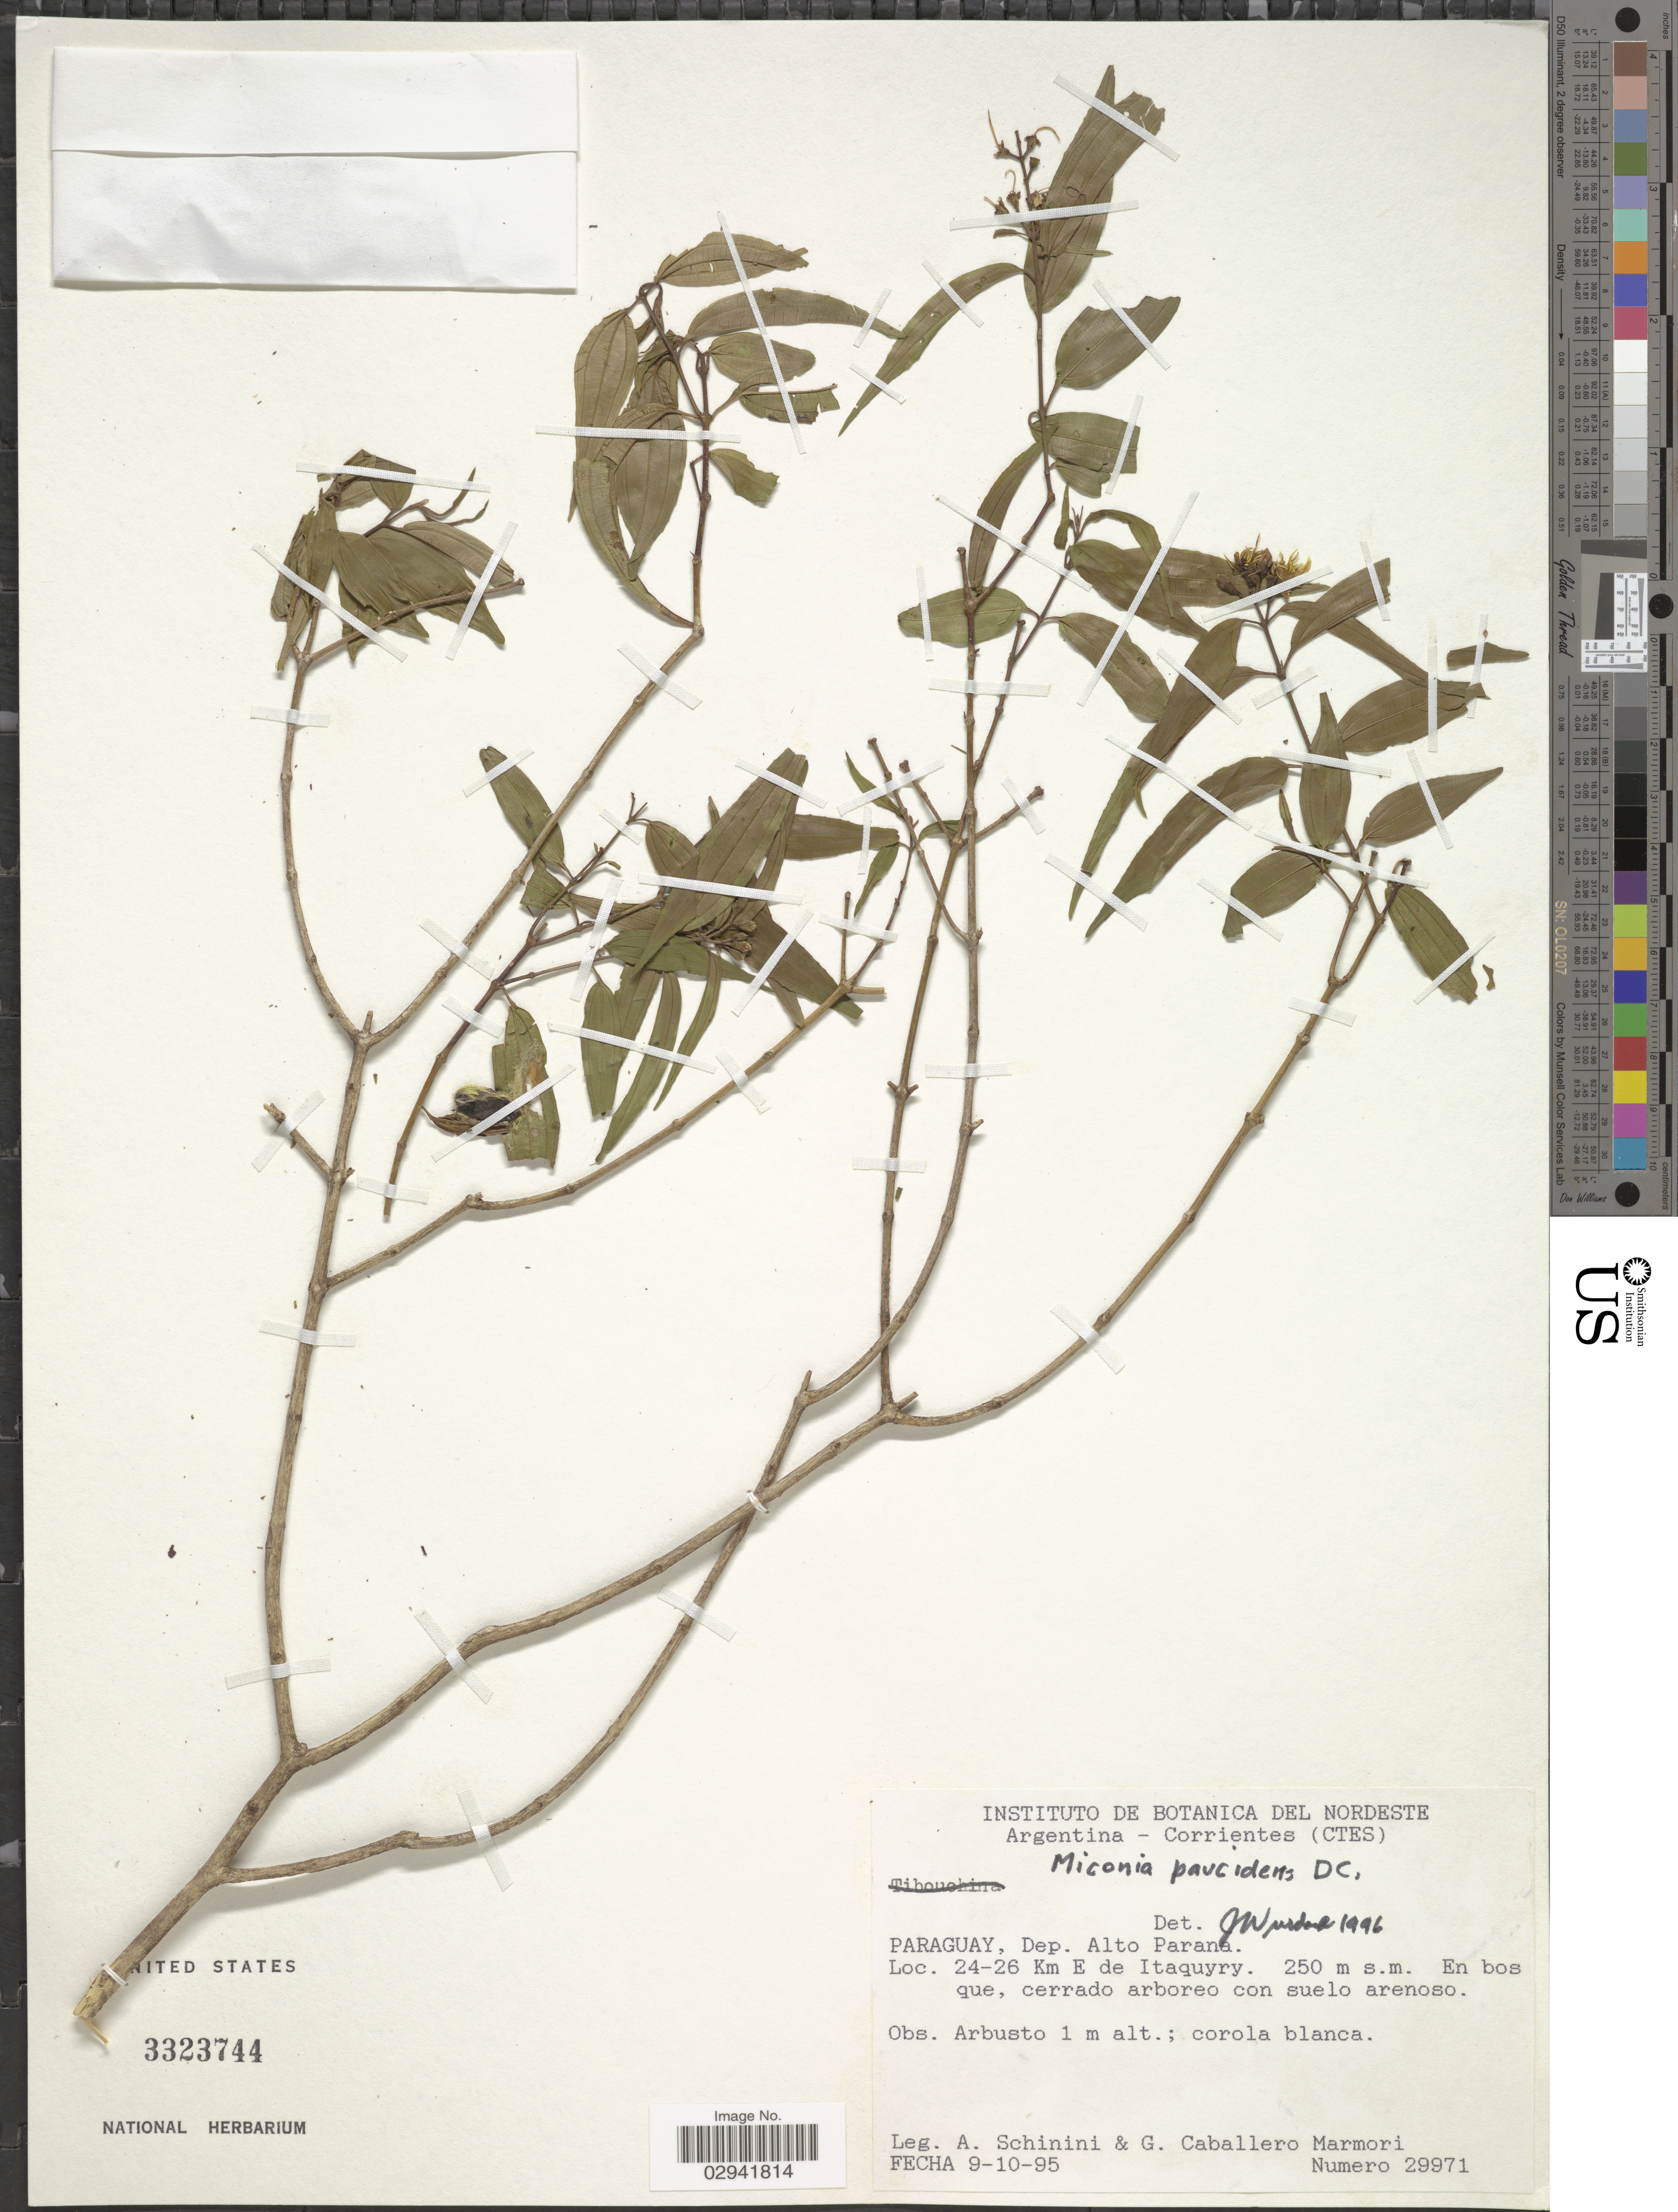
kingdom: Plantae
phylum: Tracheophyta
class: Magnoliopsida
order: Myrtales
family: Melastomataceae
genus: Miconia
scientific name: Miconia paucidens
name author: DC.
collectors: A. Schinini & G. Caballero Marmori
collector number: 29971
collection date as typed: Transcribed d/m/y: 9/10/95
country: Paraguay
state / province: Alto Parana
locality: Dep. Alto Parana. 24-26 Km E de Itaquyry.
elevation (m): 250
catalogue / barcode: US 3323744